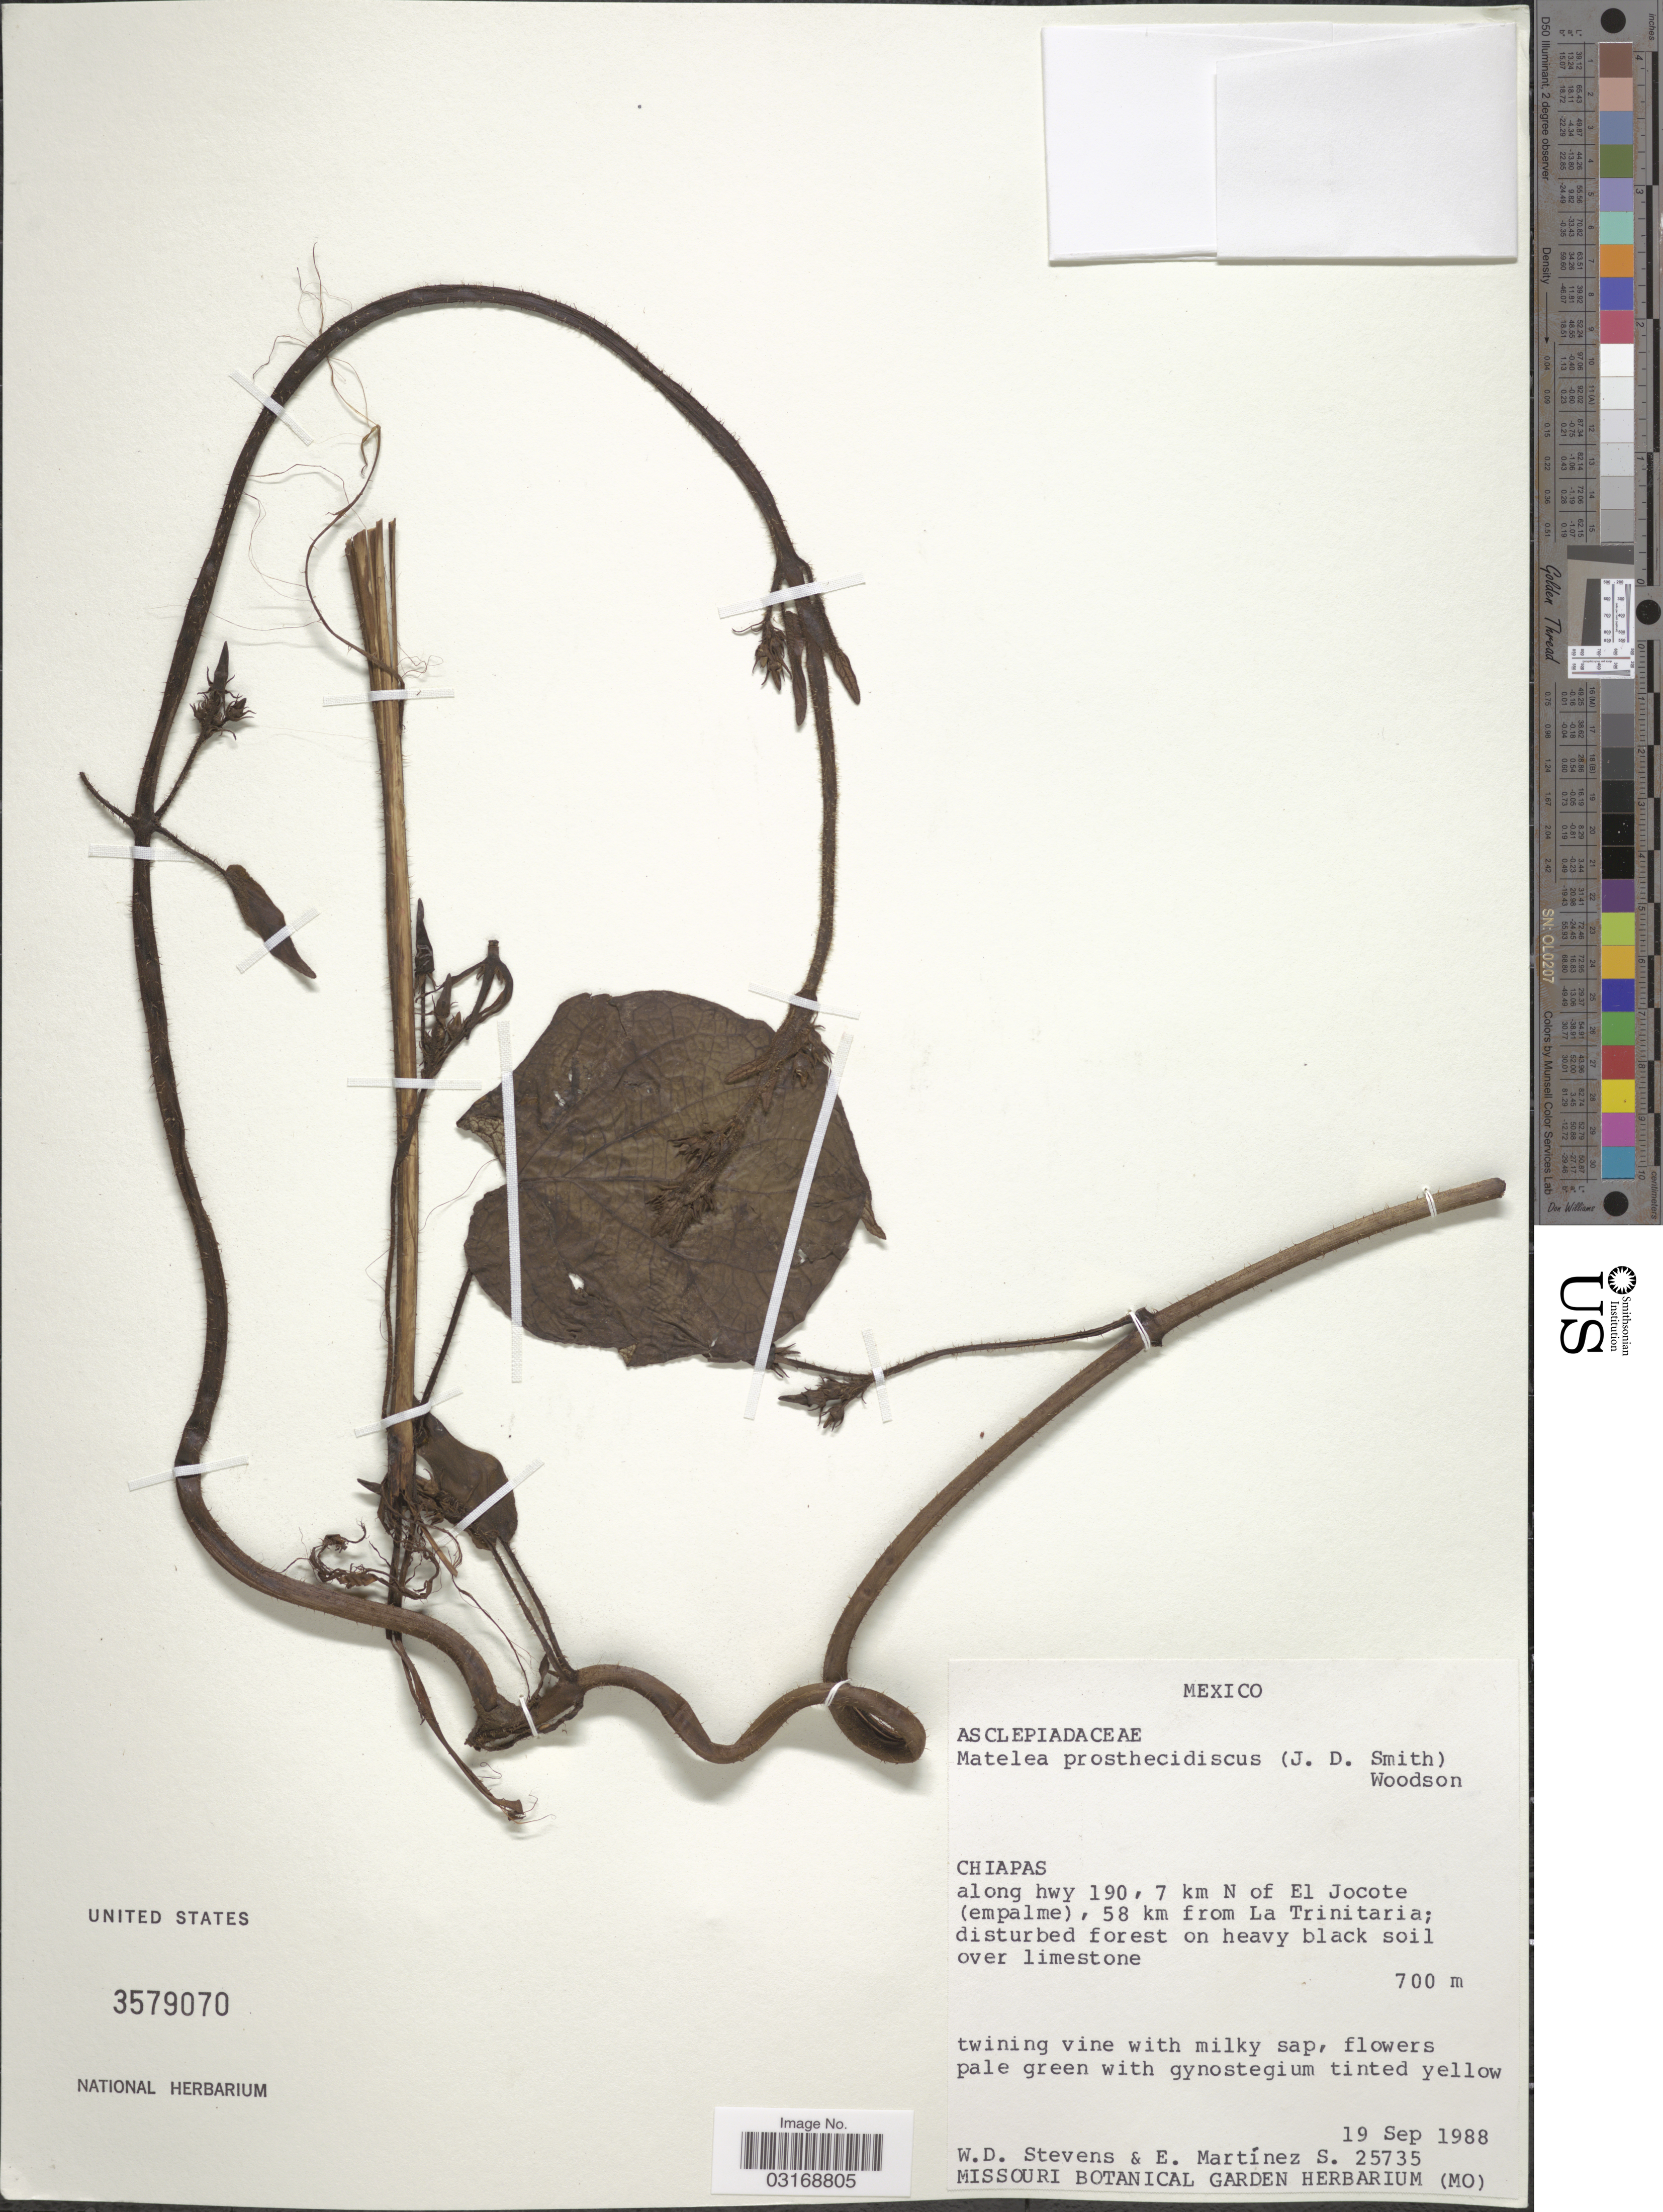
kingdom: Plantae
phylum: Tracheophyta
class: Magnoliopsida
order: Gentianales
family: Apocynaceae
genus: Matelea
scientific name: Matelea prosthecidiscus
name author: Woodson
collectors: W. D. Stevens & E. M. Martínez S.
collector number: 25735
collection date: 1988-09-19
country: Mexico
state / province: Chiapas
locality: Along hwy 190, 7 km N of El Jocote (empalme), 58 km from La Trinitaria.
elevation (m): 700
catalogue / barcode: US 3579070